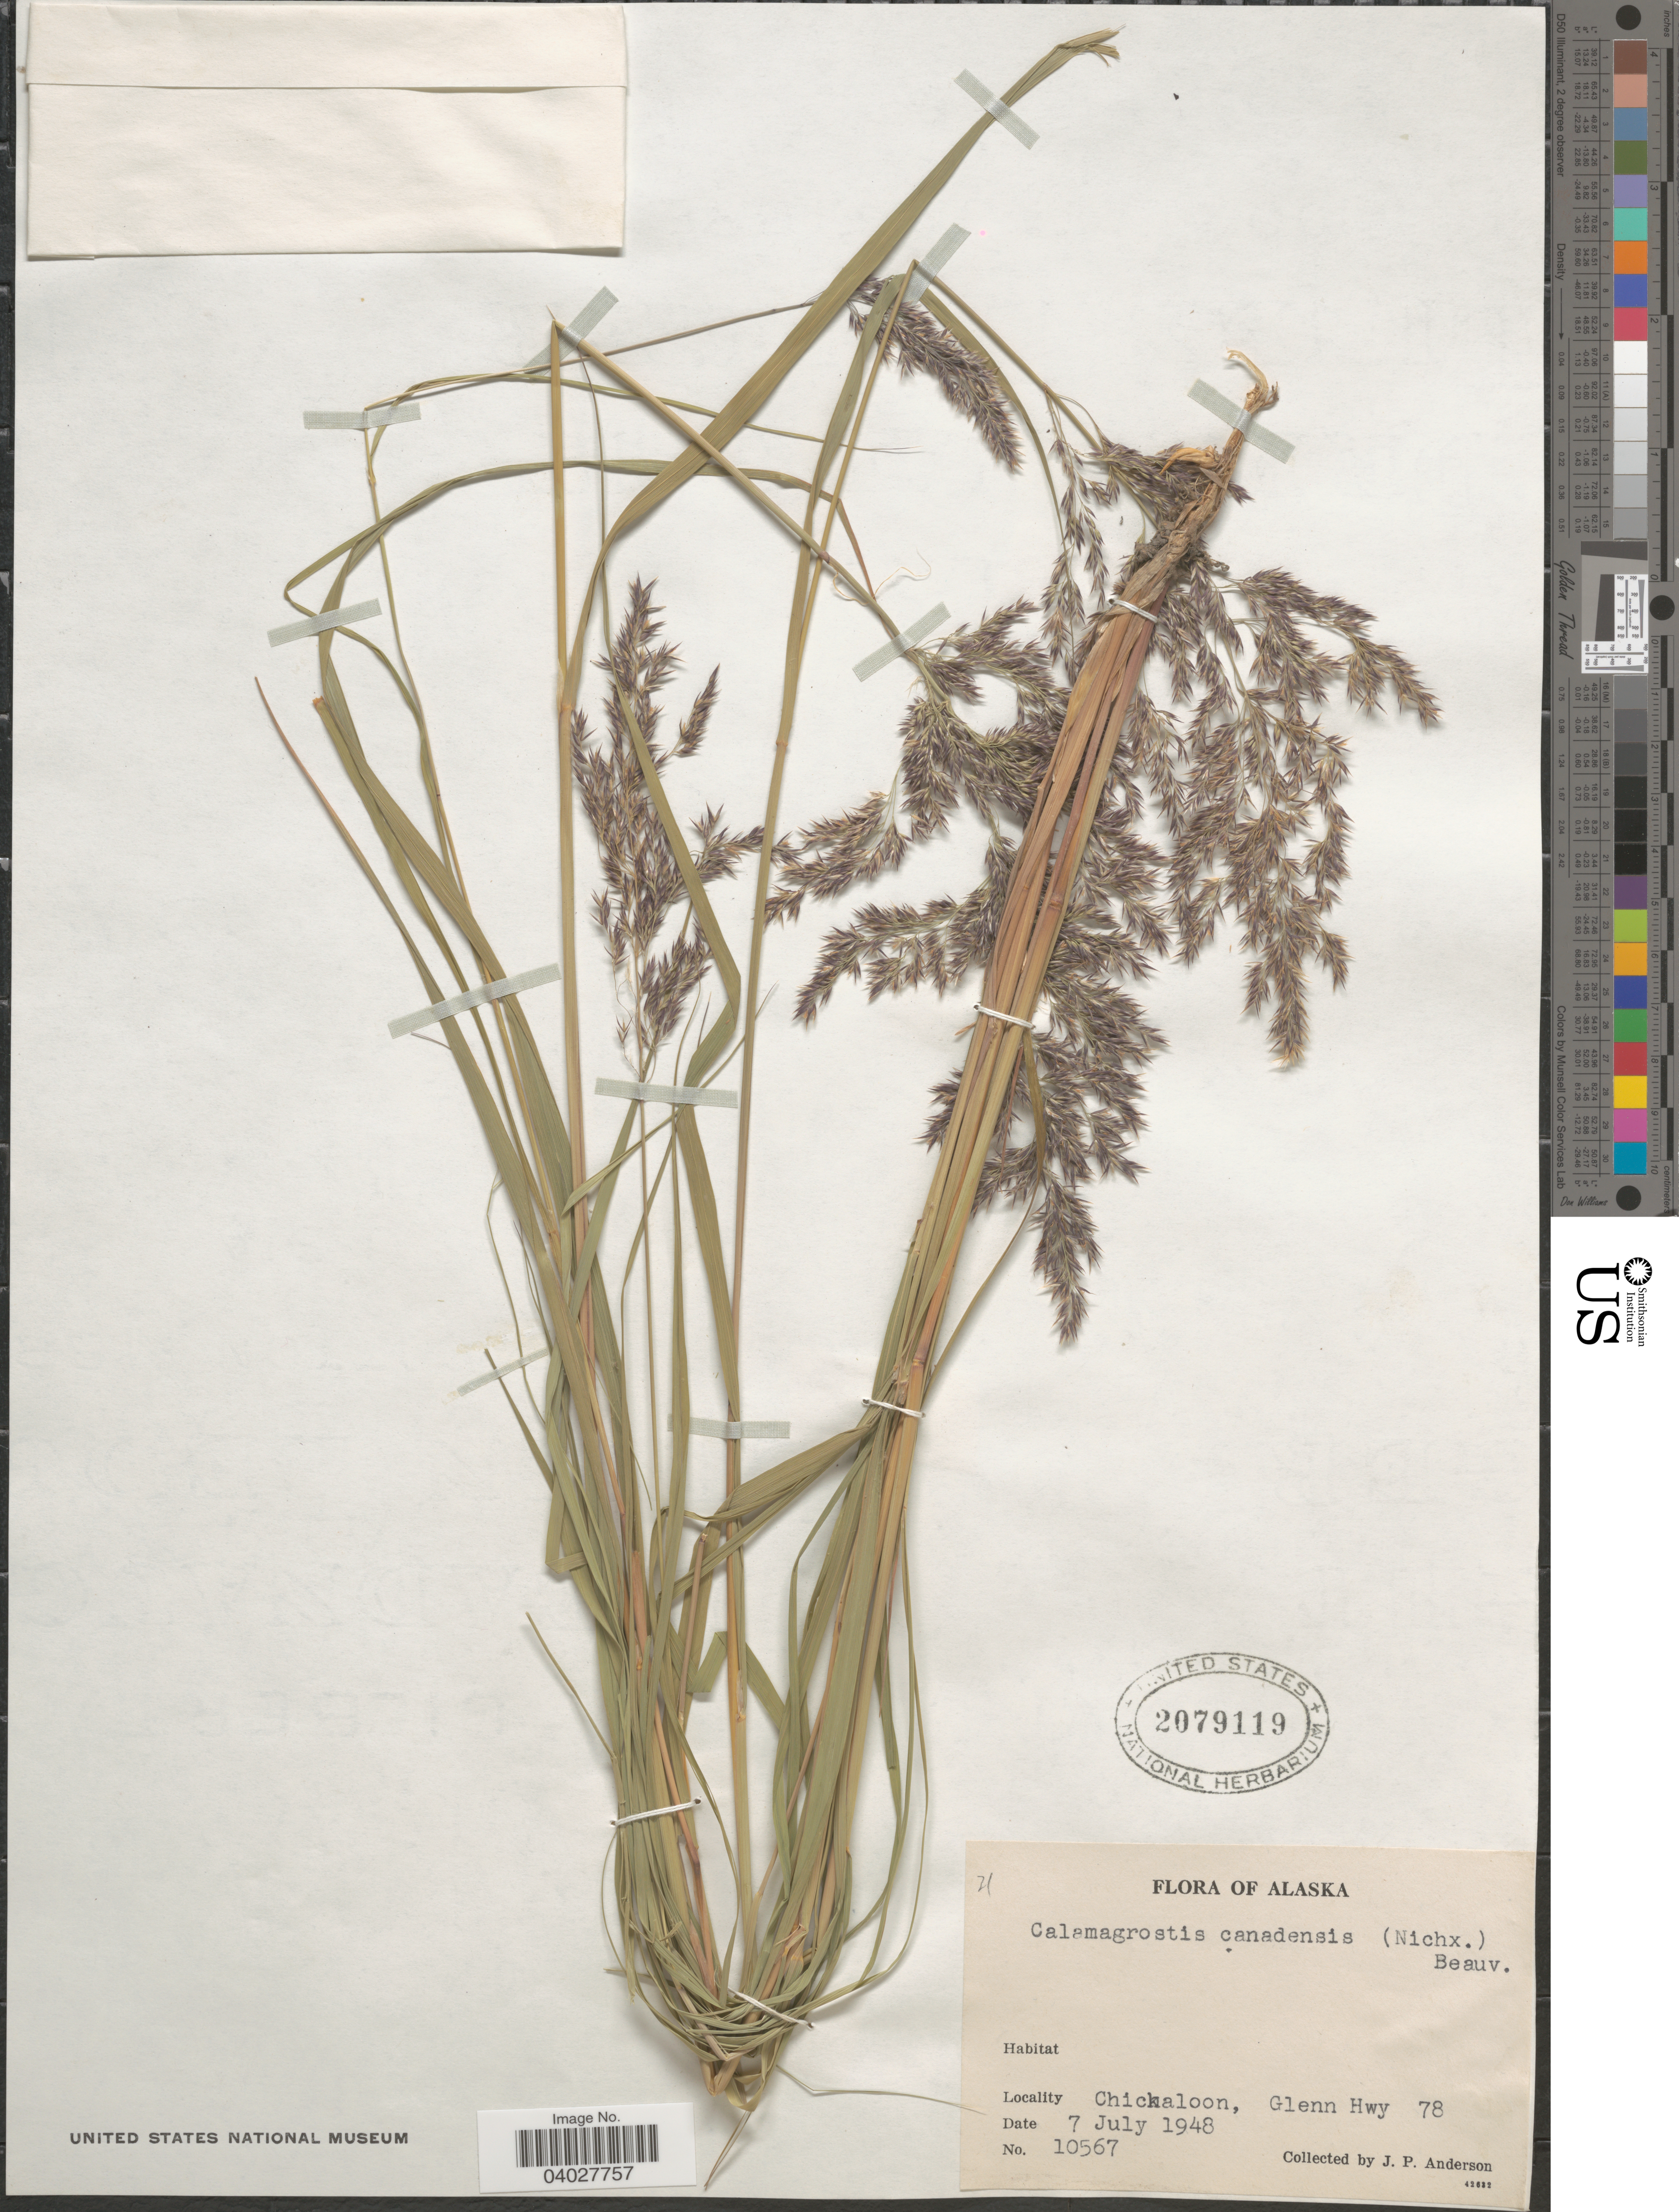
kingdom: Plantae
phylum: Tracheophyta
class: Liliopsida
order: Poales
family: Poaceae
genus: Calamagrostis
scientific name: Calamagrostis canadensis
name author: (Michx.) P. Beauv.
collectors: J. P. Anderson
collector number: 10567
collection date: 1948-07-07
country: United States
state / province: Alaska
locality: Chickaloon, Glenn Hwy 78.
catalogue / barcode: US 2079119